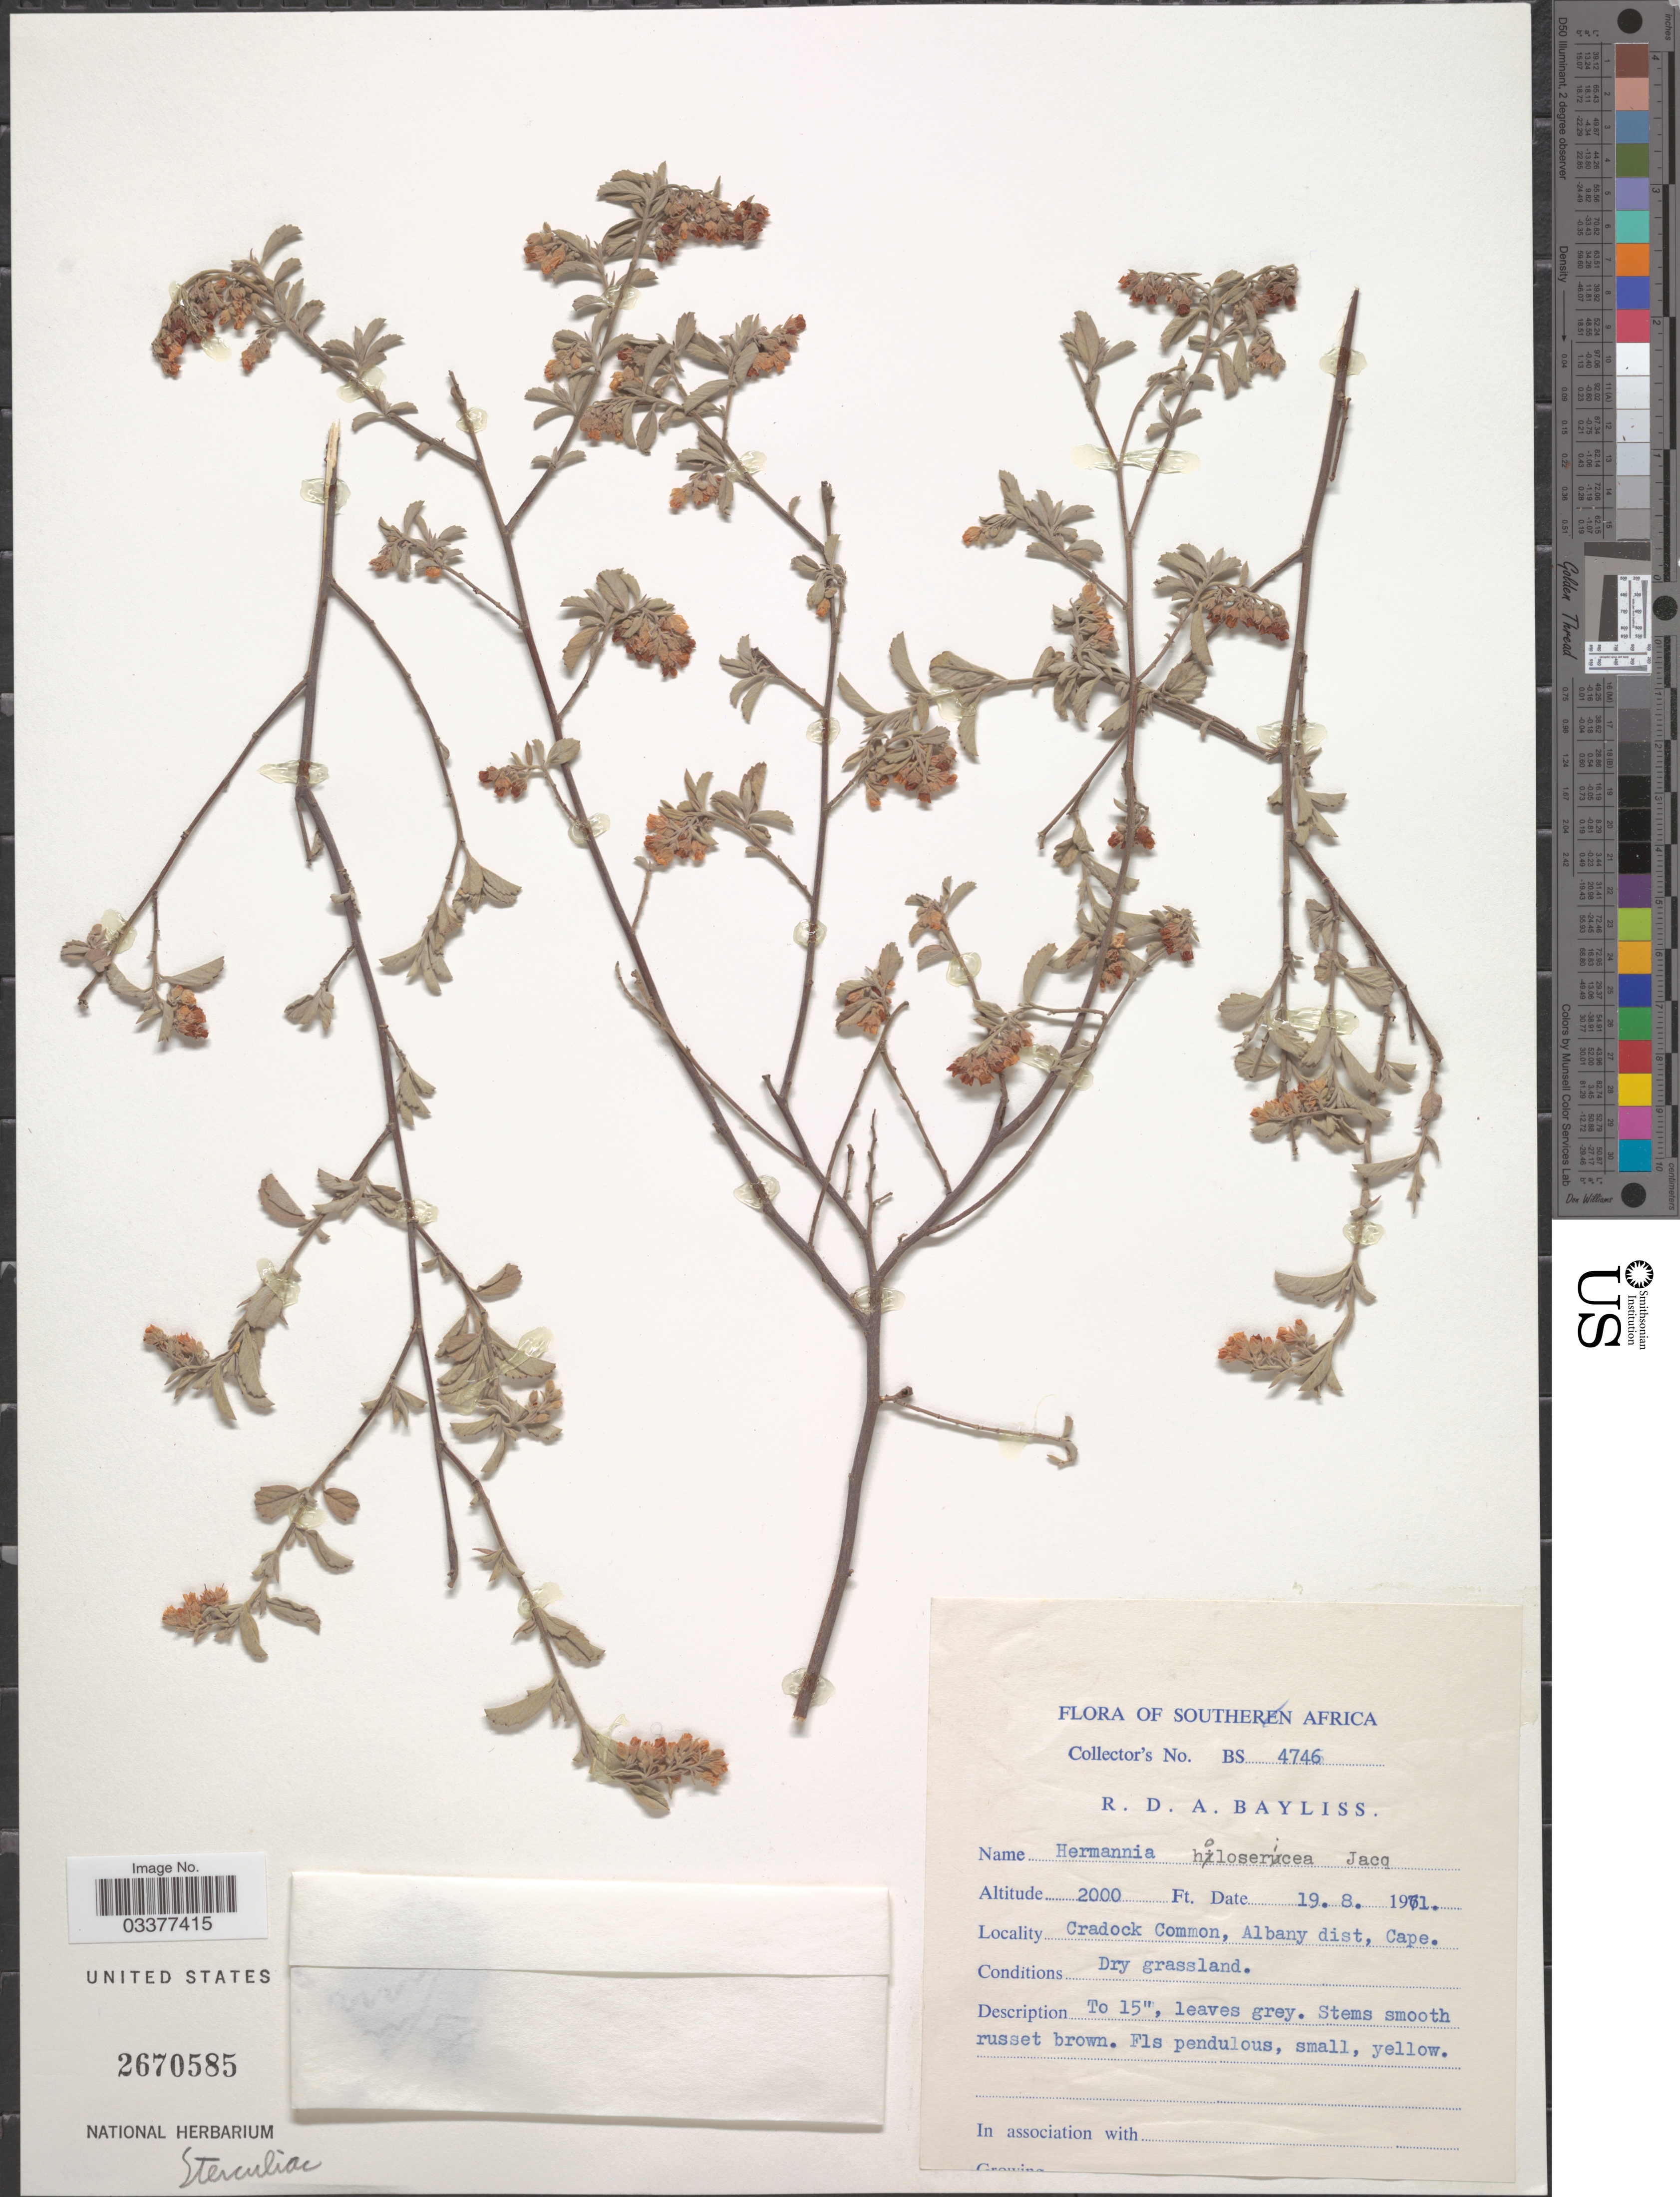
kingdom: Plantae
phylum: Tracheophyta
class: Magnoliopsida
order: Malvales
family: Malvaceae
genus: Hermannia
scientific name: Hermannia holosericea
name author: Jacq.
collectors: R. Bayliss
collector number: BS4746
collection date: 1971-08-19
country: South Africa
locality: Southern Africa. Cradock Common, Albany dist, Cape.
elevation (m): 610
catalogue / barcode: US 2670585